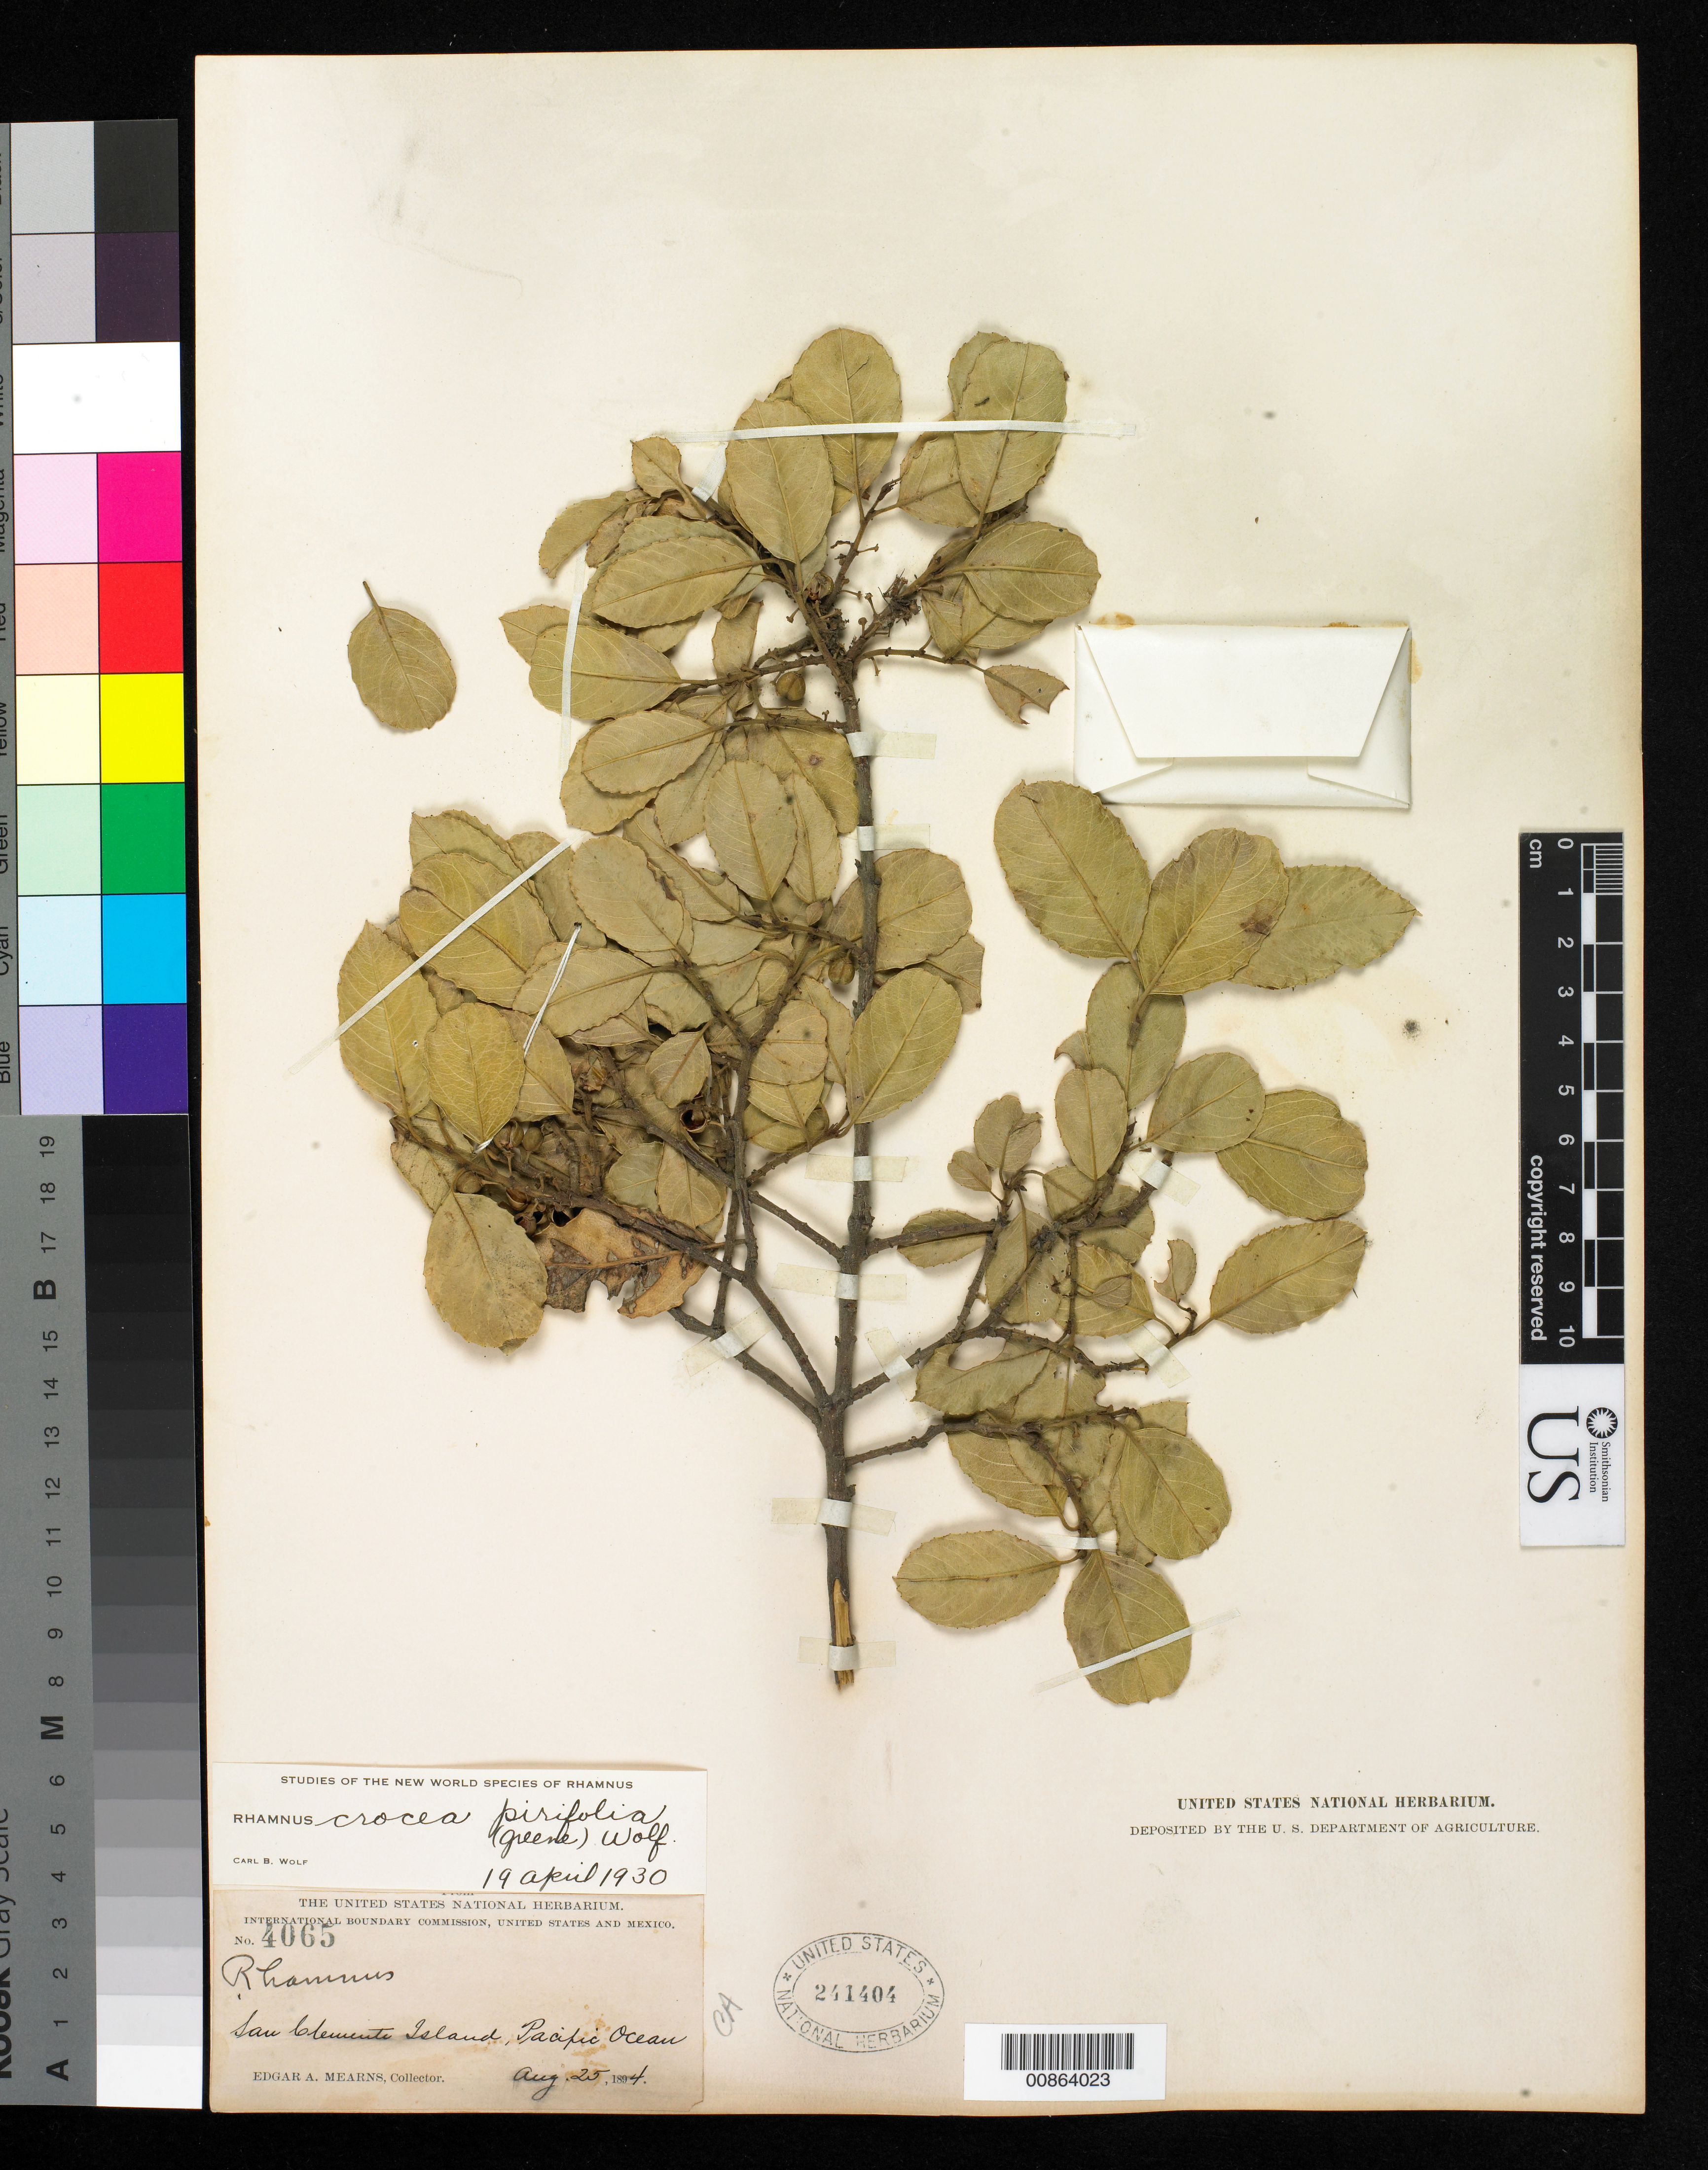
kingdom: Plantae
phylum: Tracheophyta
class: Magnoliopsida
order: Rosales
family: Rhamnaceae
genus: Rhamnus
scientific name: Rhamnus crocea subsp. pirifolia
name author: Nutt.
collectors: E. A. Mearns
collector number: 4065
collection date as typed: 25 Aug 1894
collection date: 1894-08-25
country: United States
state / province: California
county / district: Los Angeles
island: San Clemente I.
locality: San Clemente Island, Pacific Ocean.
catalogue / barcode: US 241404